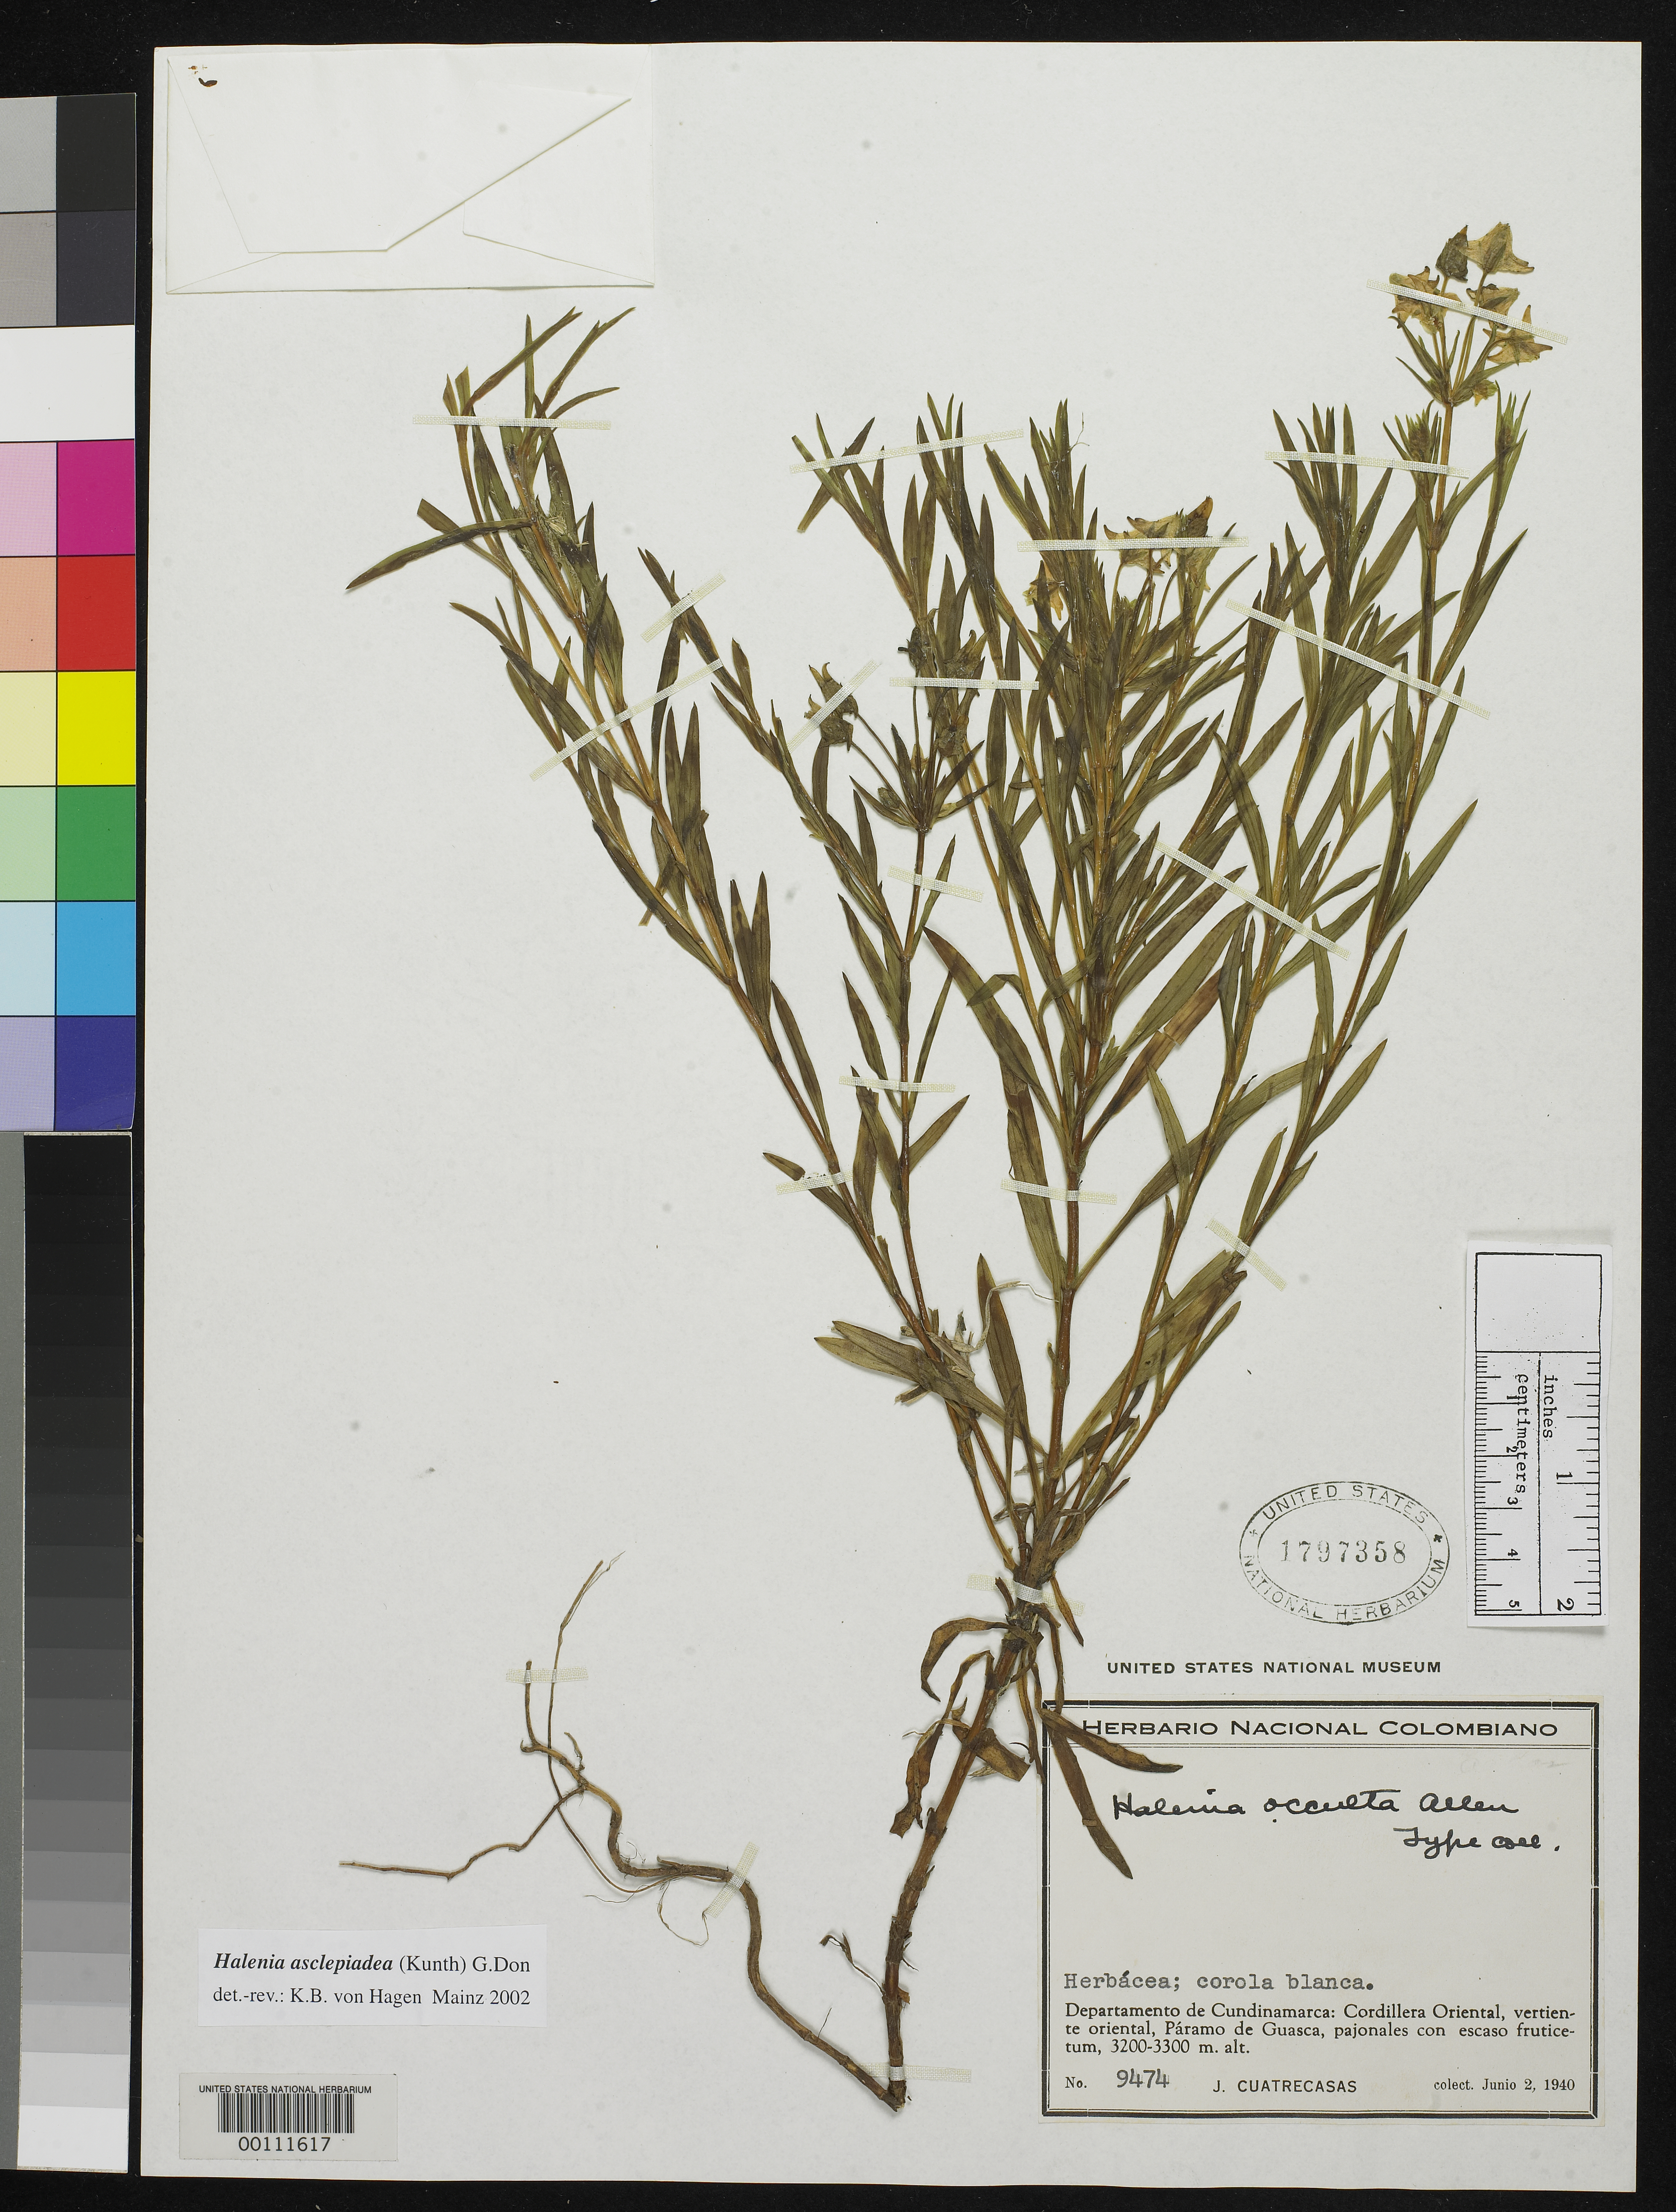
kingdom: Plantae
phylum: Tracheophyta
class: Magnoliopsida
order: Gentianales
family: Gentianaceae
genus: Halenia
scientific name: Halenia occulta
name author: C.K. Allen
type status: Isotype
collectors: J. Cuatrecasas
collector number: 9474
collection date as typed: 02 Jun 1940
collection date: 1940-06-02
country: Colombia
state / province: Cundinamarca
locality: Cordillera Oriental, Paramo de Guasca.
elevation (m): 3200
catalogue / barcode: US 1797358